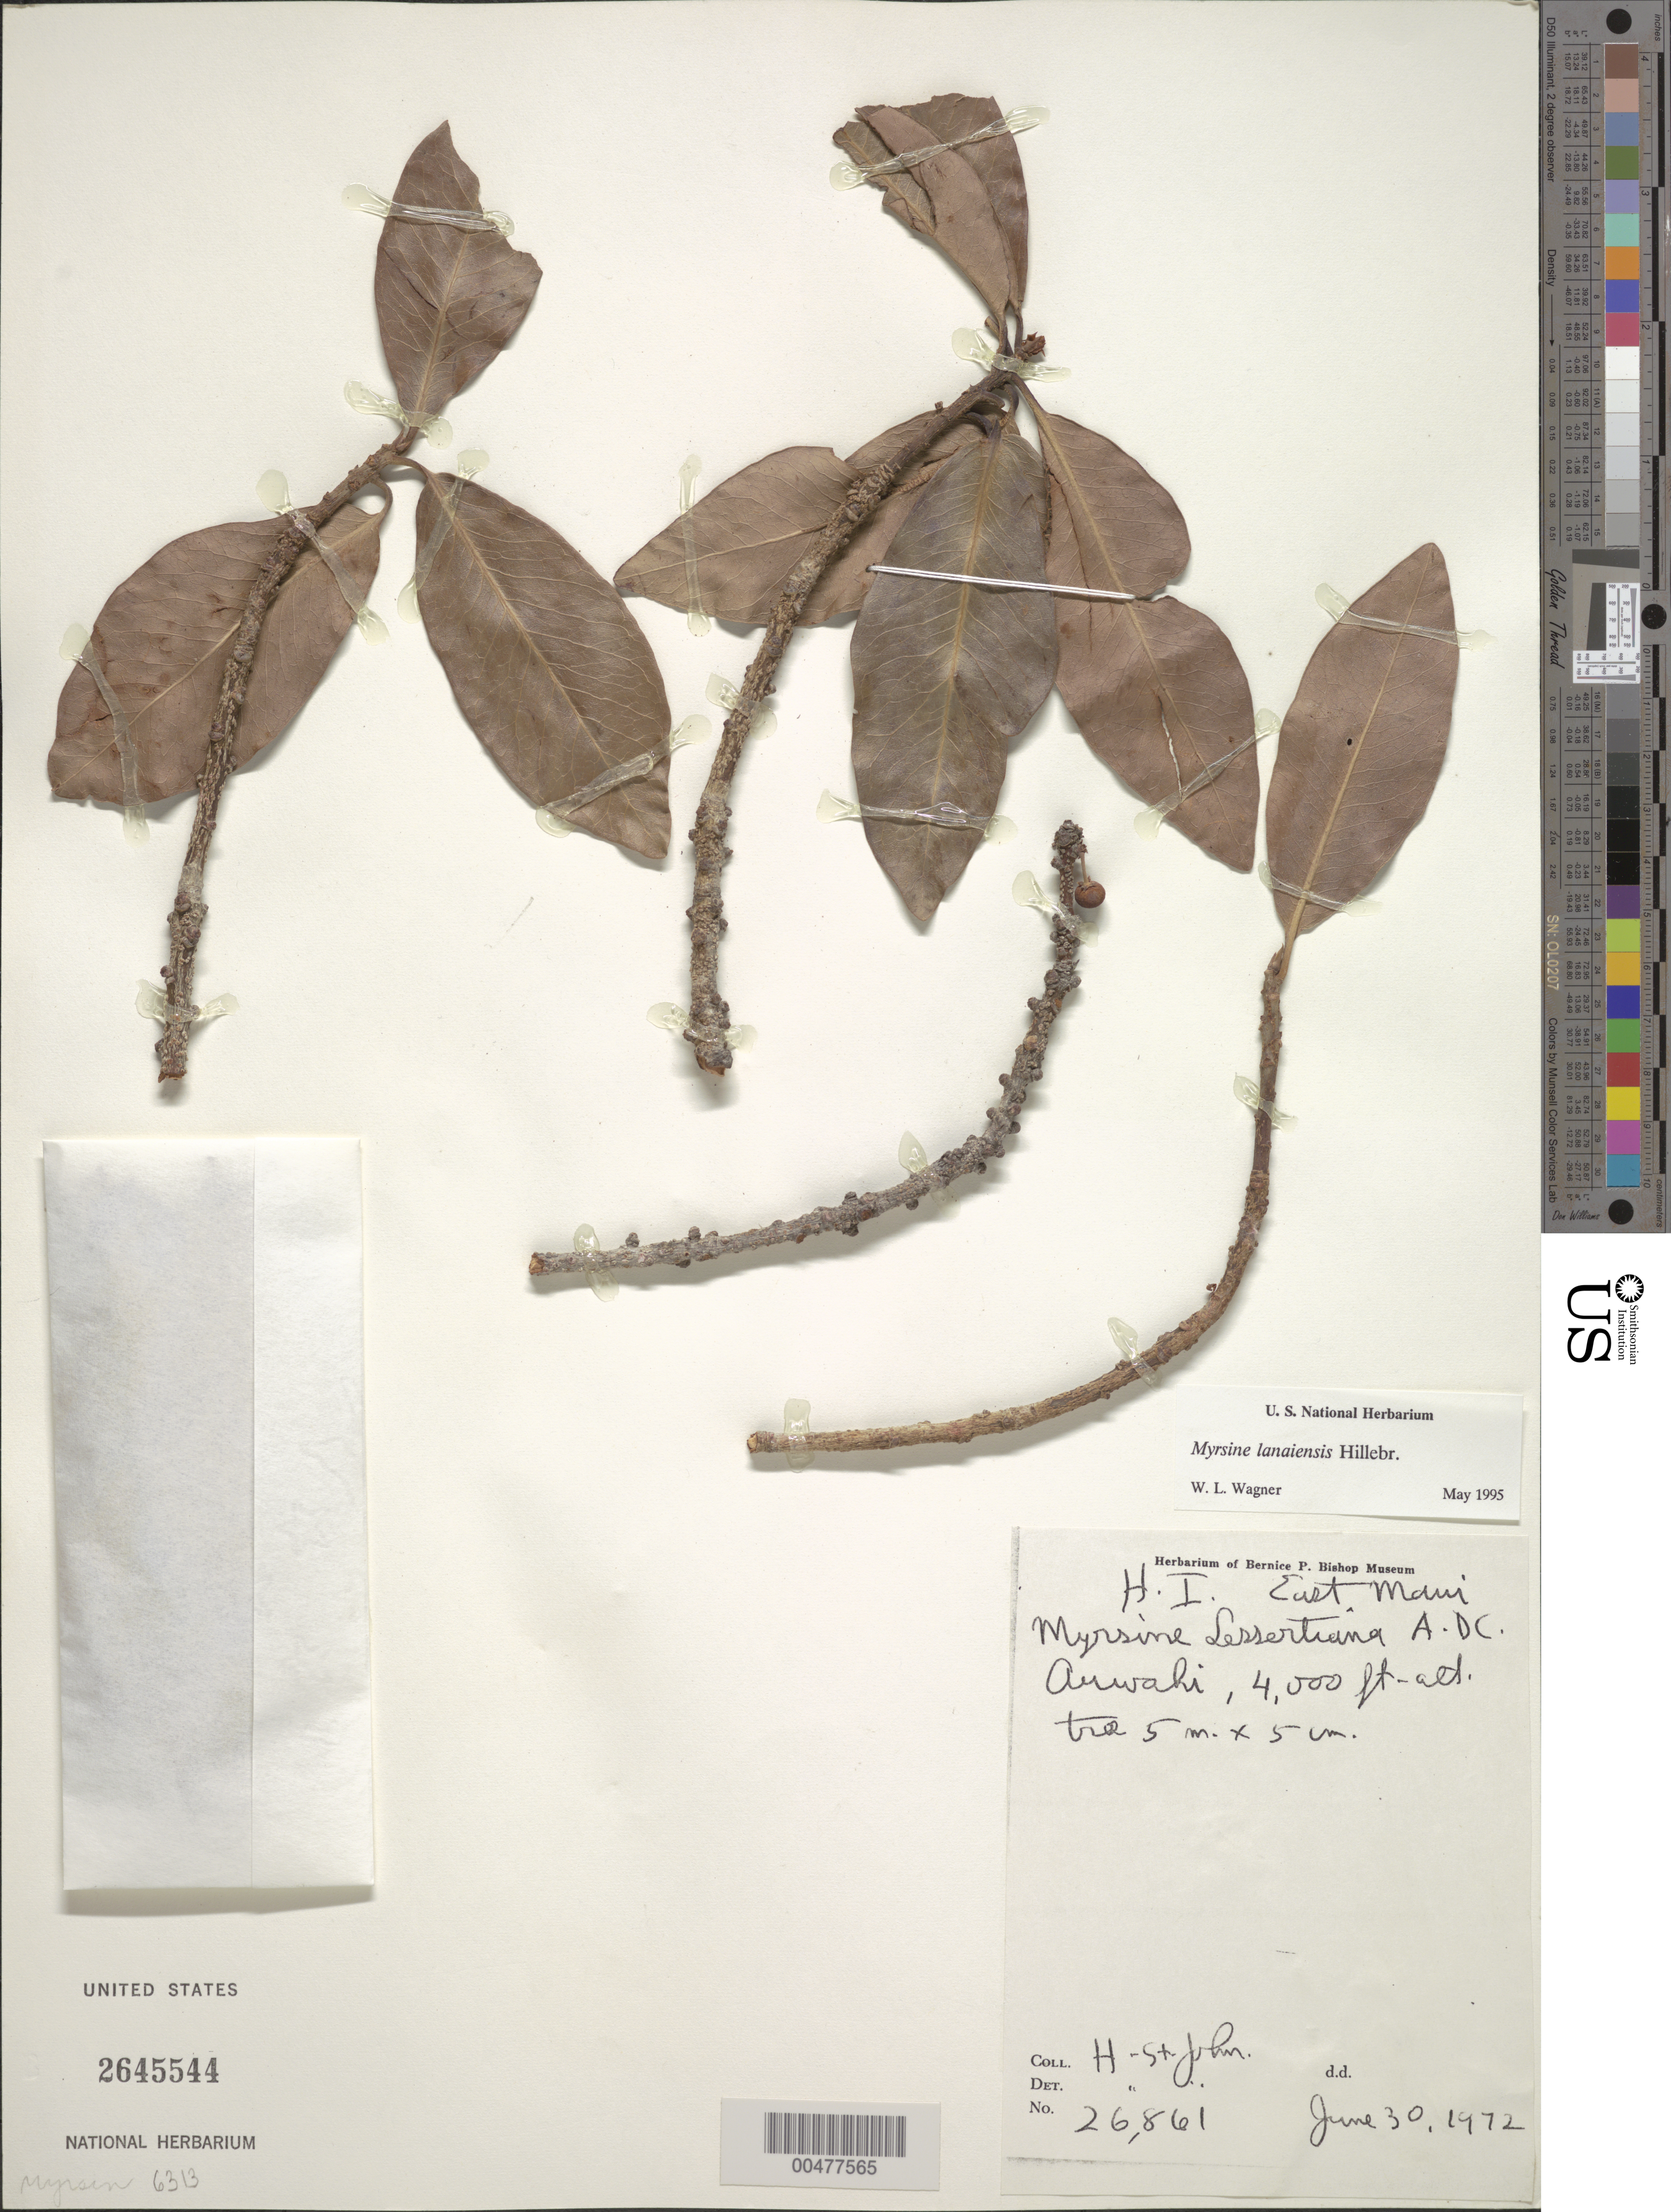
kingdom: Plantae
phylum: Tracheophyta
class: Magnoliopsida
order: Ericales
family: Primulaceae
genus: Myrsine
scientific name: Myrsine lanaiensis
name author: Hillebr.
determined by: Wagner, W. L., (BOT), Smithsonian Institution - National Museum of Natural History (UNITED STATES)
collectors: H. St. John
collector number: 26861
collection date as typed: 30 Jun 1972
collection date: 1972-06-30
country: United States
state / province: Hawaii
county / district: Maui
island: Maui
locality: E Maui, Auwahi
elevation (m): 1219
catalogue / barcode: US 2645544